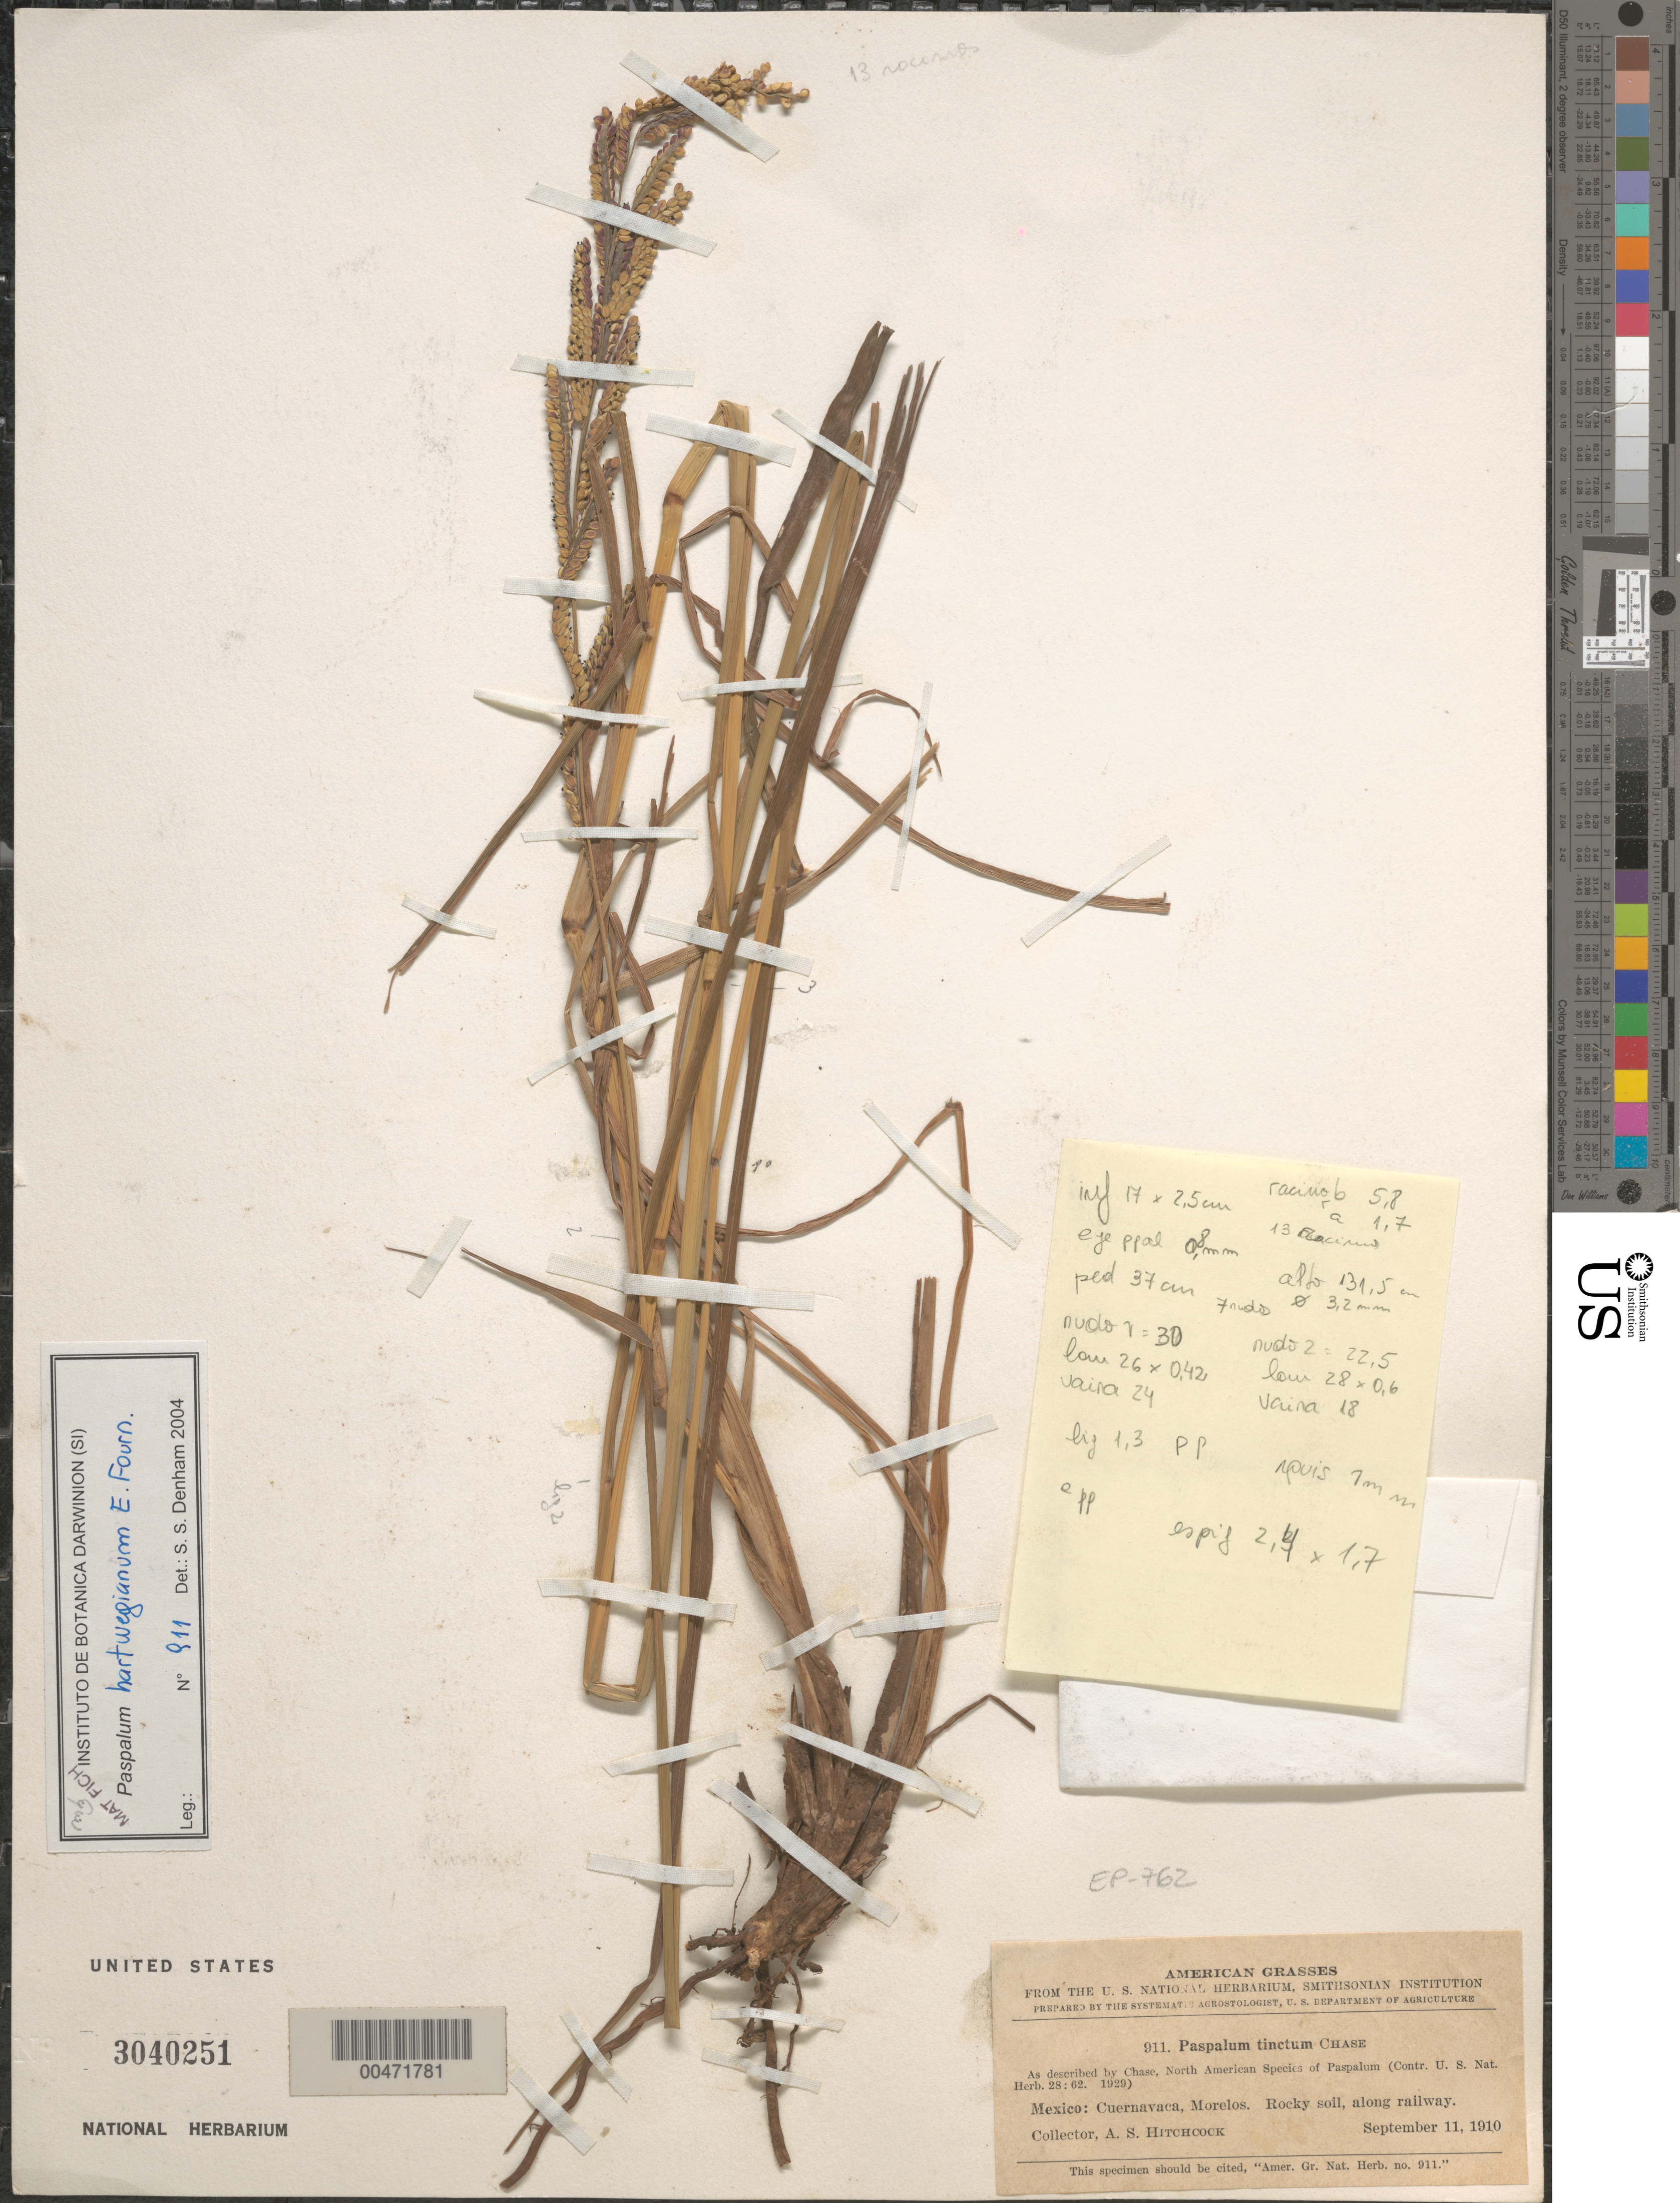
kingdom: Plantae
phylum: Tracheophyta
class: Liliopsida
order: Poales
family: Poaceae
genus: Paspalum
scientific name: Paspalum hartwegianum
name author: E. Fourn.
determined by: Denham, S. S.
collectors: A. S. Hitchcock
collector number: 911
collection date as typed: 11 Sep 1910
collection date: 1910-09-11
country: Mexico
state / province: Morelos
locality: Cuernavaca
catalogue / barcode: US 3040251